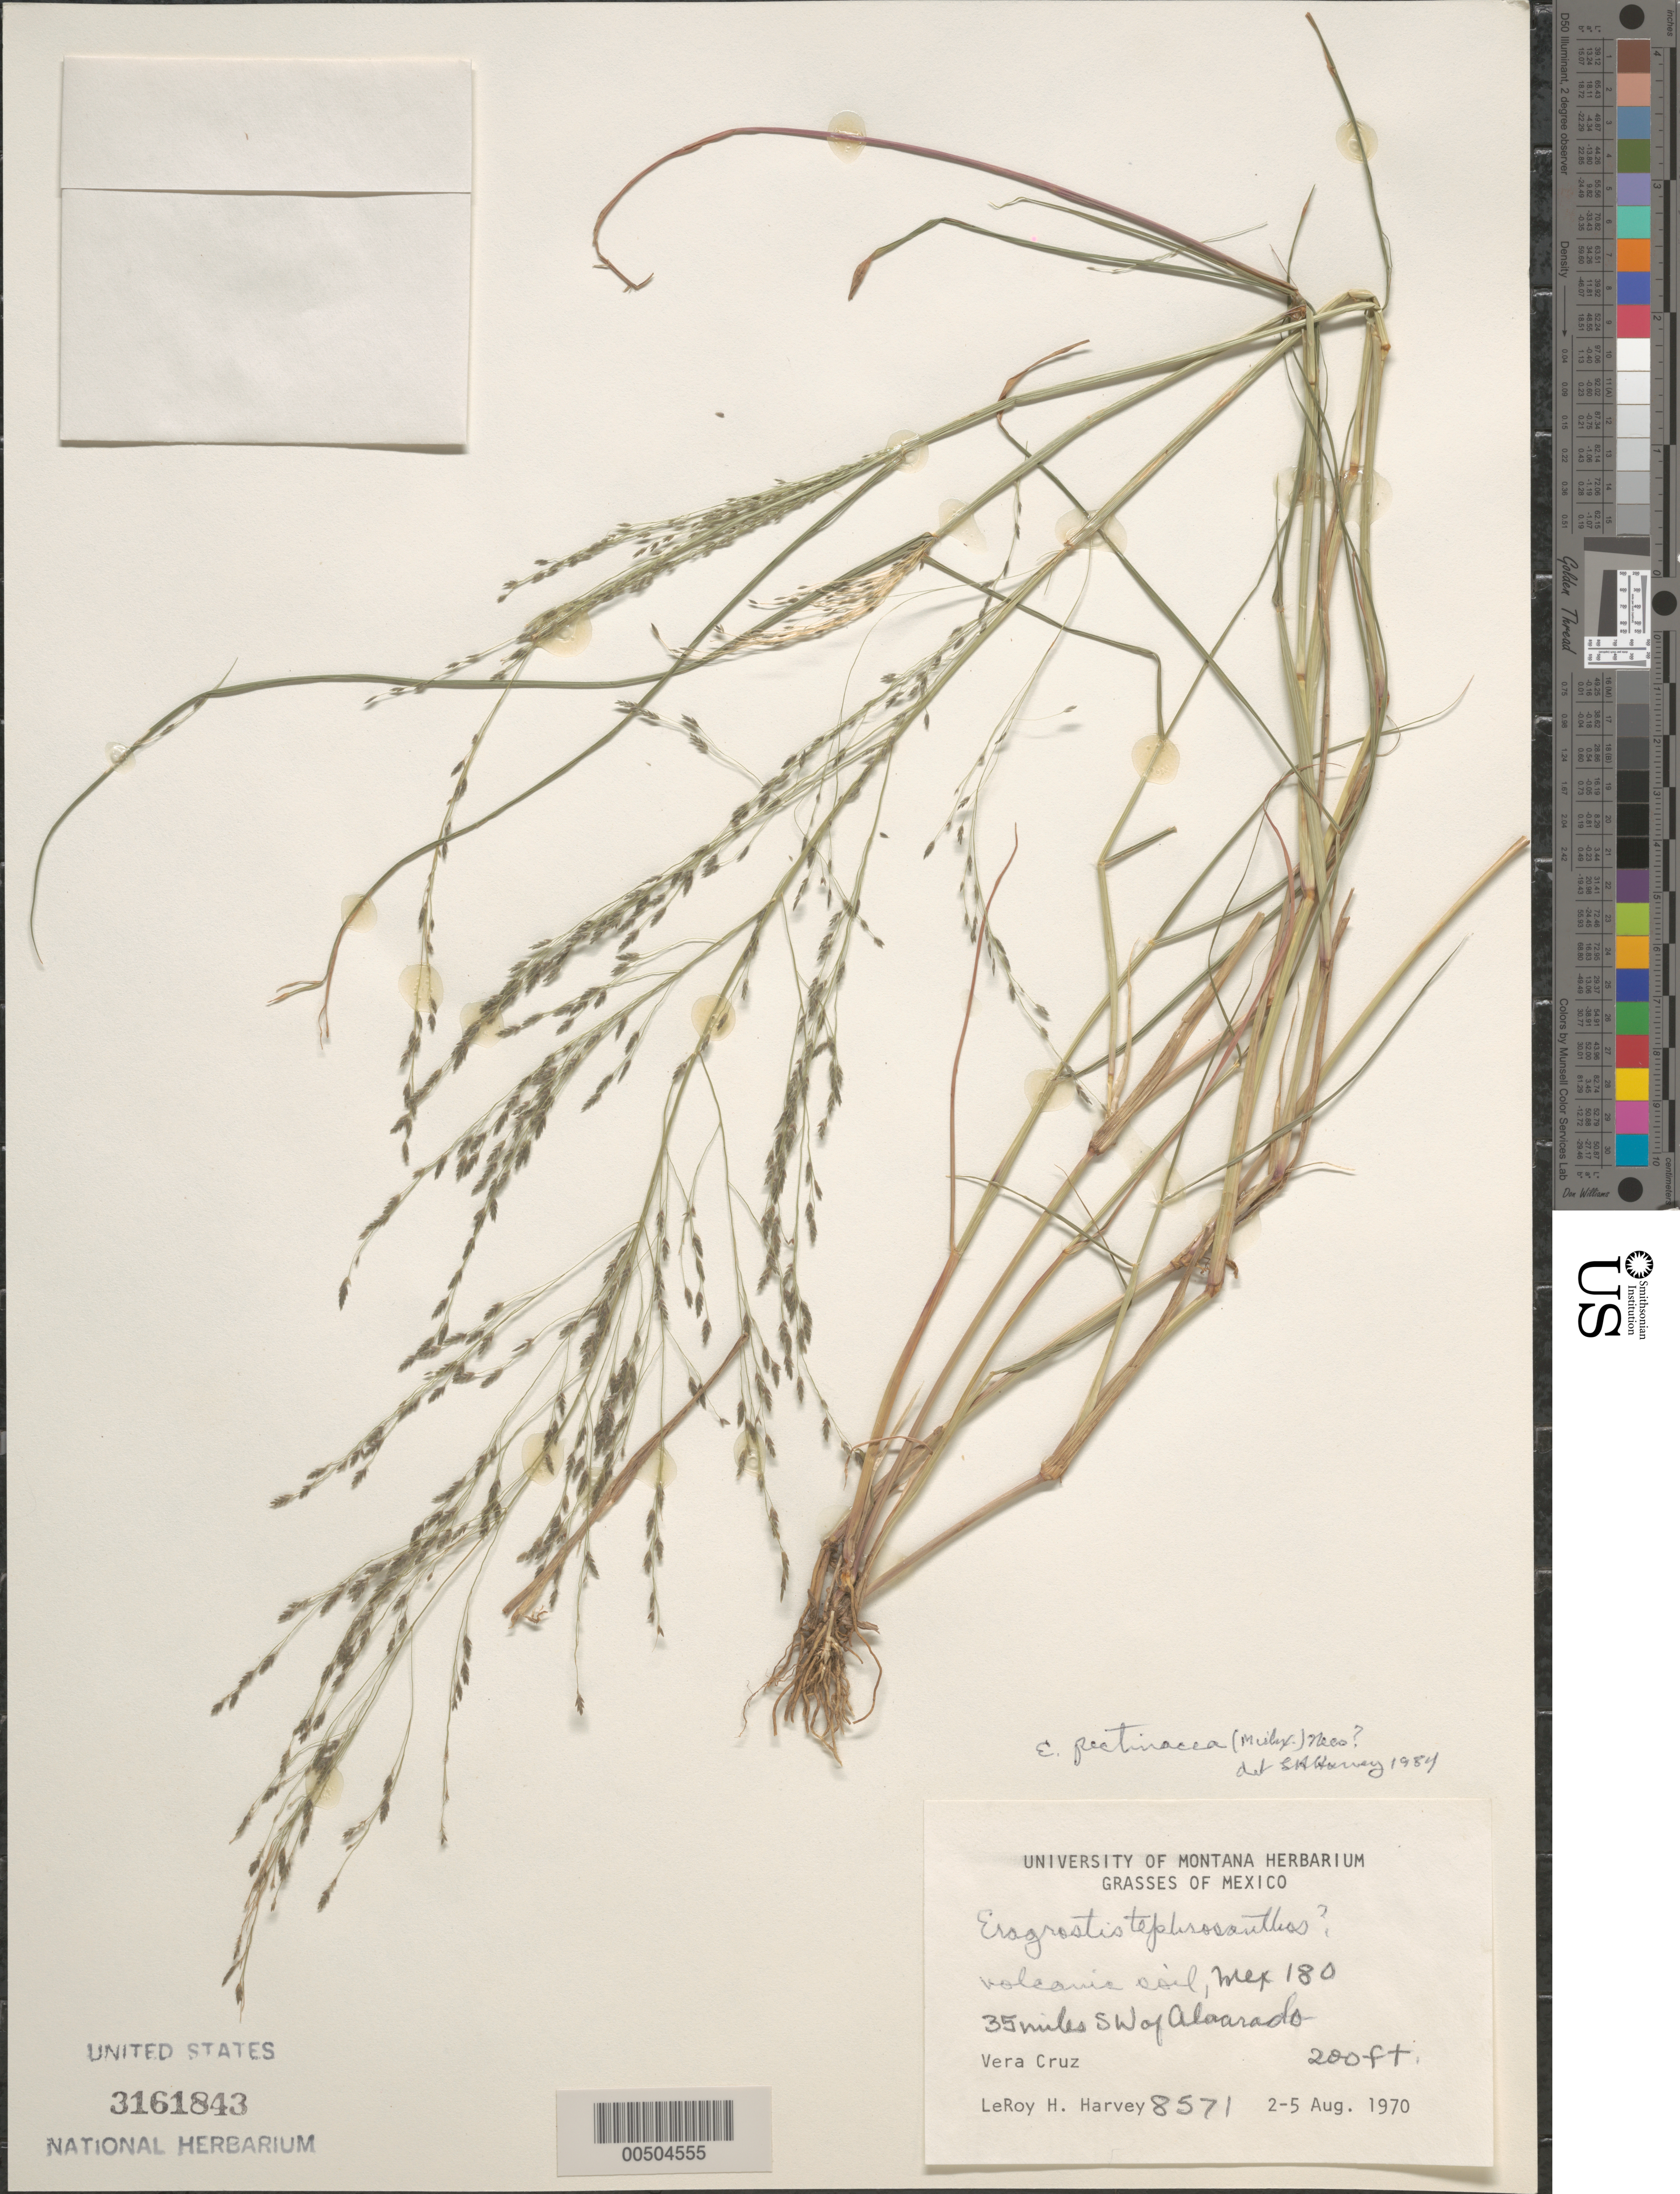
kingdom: Plantae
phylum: Tracheophyta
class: Liliopsida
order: Poales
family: Poaceae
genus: Eragrostis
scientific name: Eragrostis pectinacea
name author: (Michx.) Nees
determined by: Harvey, L. H.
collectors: L. H. Harvey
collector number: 8571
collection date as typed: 2 Aug 1970 to 5 Aug 1970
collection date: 1970-08-02/1970-08-05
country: Mexico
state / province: Veracruz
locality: Mex 180, 35 mi SW of Alcarado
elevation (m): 61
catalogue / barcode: US 3161843